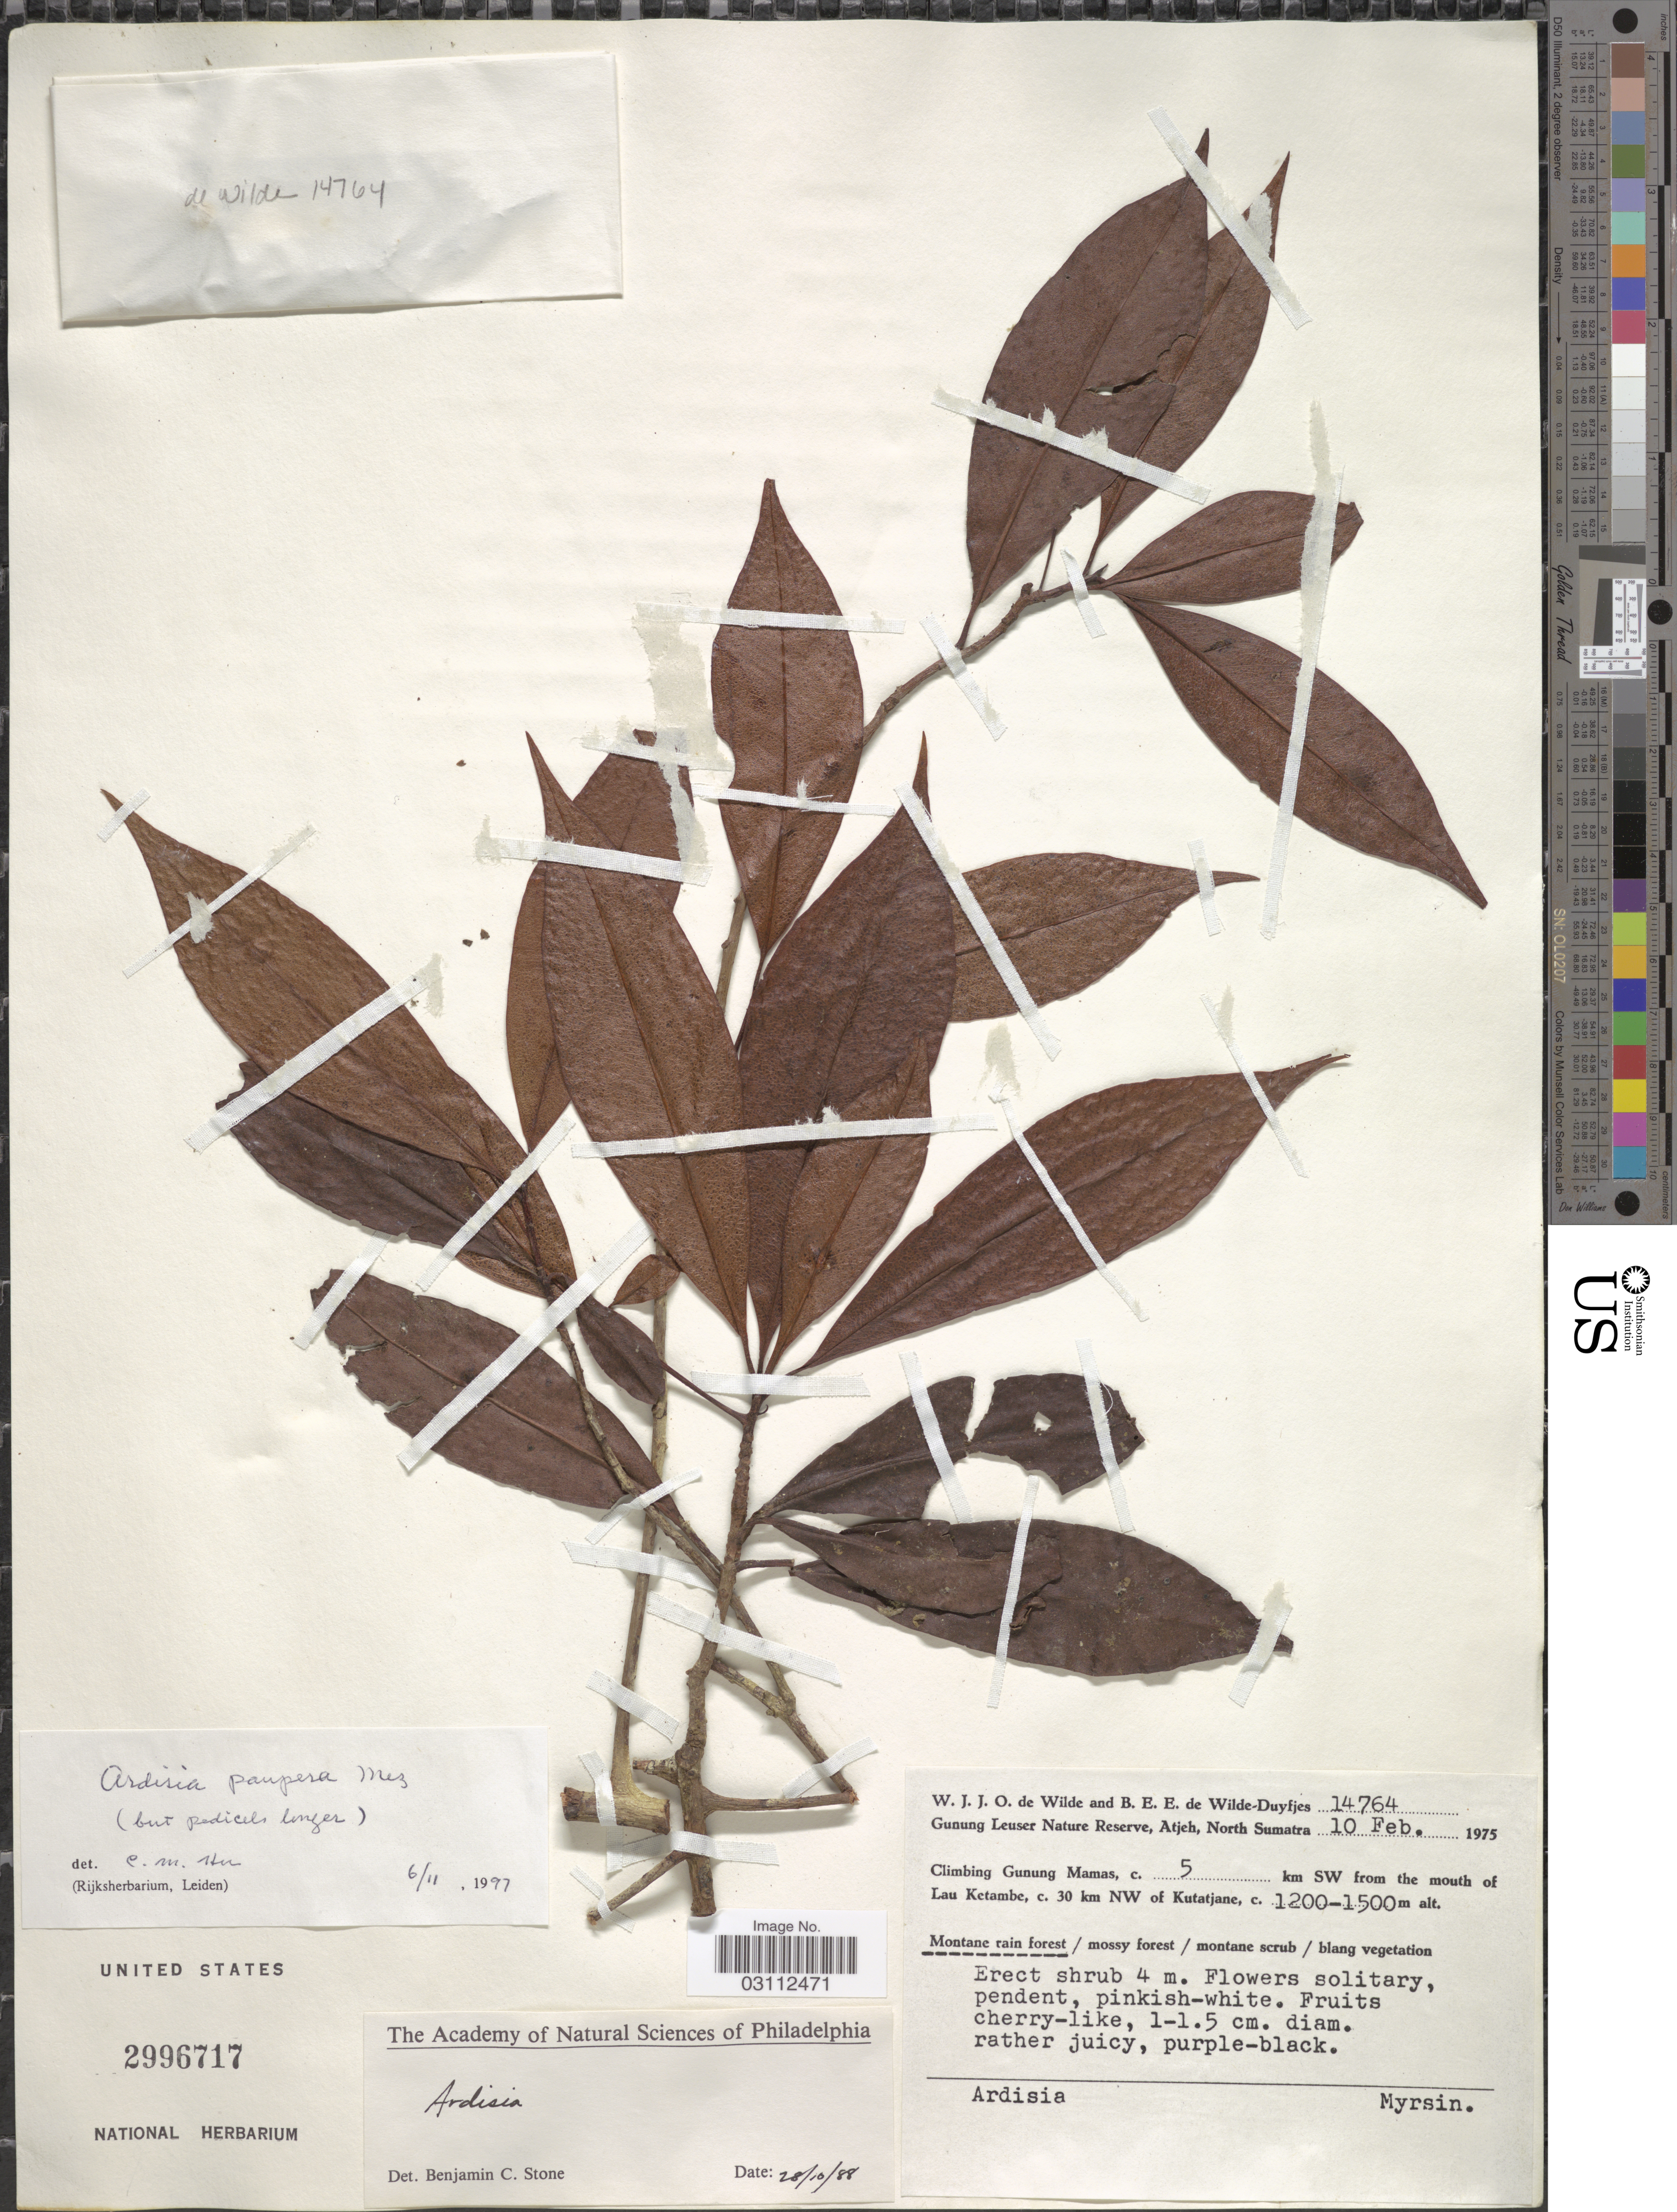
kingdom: Plantae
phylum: Tracheophyta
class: Magnoliopsida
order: Ericales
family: Primulaceae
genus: Ardisia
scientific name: Ardisia paupera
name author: Mez in Engl.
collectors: W. J. de Wilde & B. E. de Wilde-Duyfjes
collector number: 14764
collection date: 1975-02-10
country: Indonesia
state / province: Sumatra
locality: Gunung Leuser Nature Reserve, Atjeh, North Sumatra. Climbing Gunung Mamas, c. 5 km SW from the mouth of Lau Ketambe, c. 30 km NW of Kutatjane.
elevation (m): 1200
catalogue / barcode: US 2996717